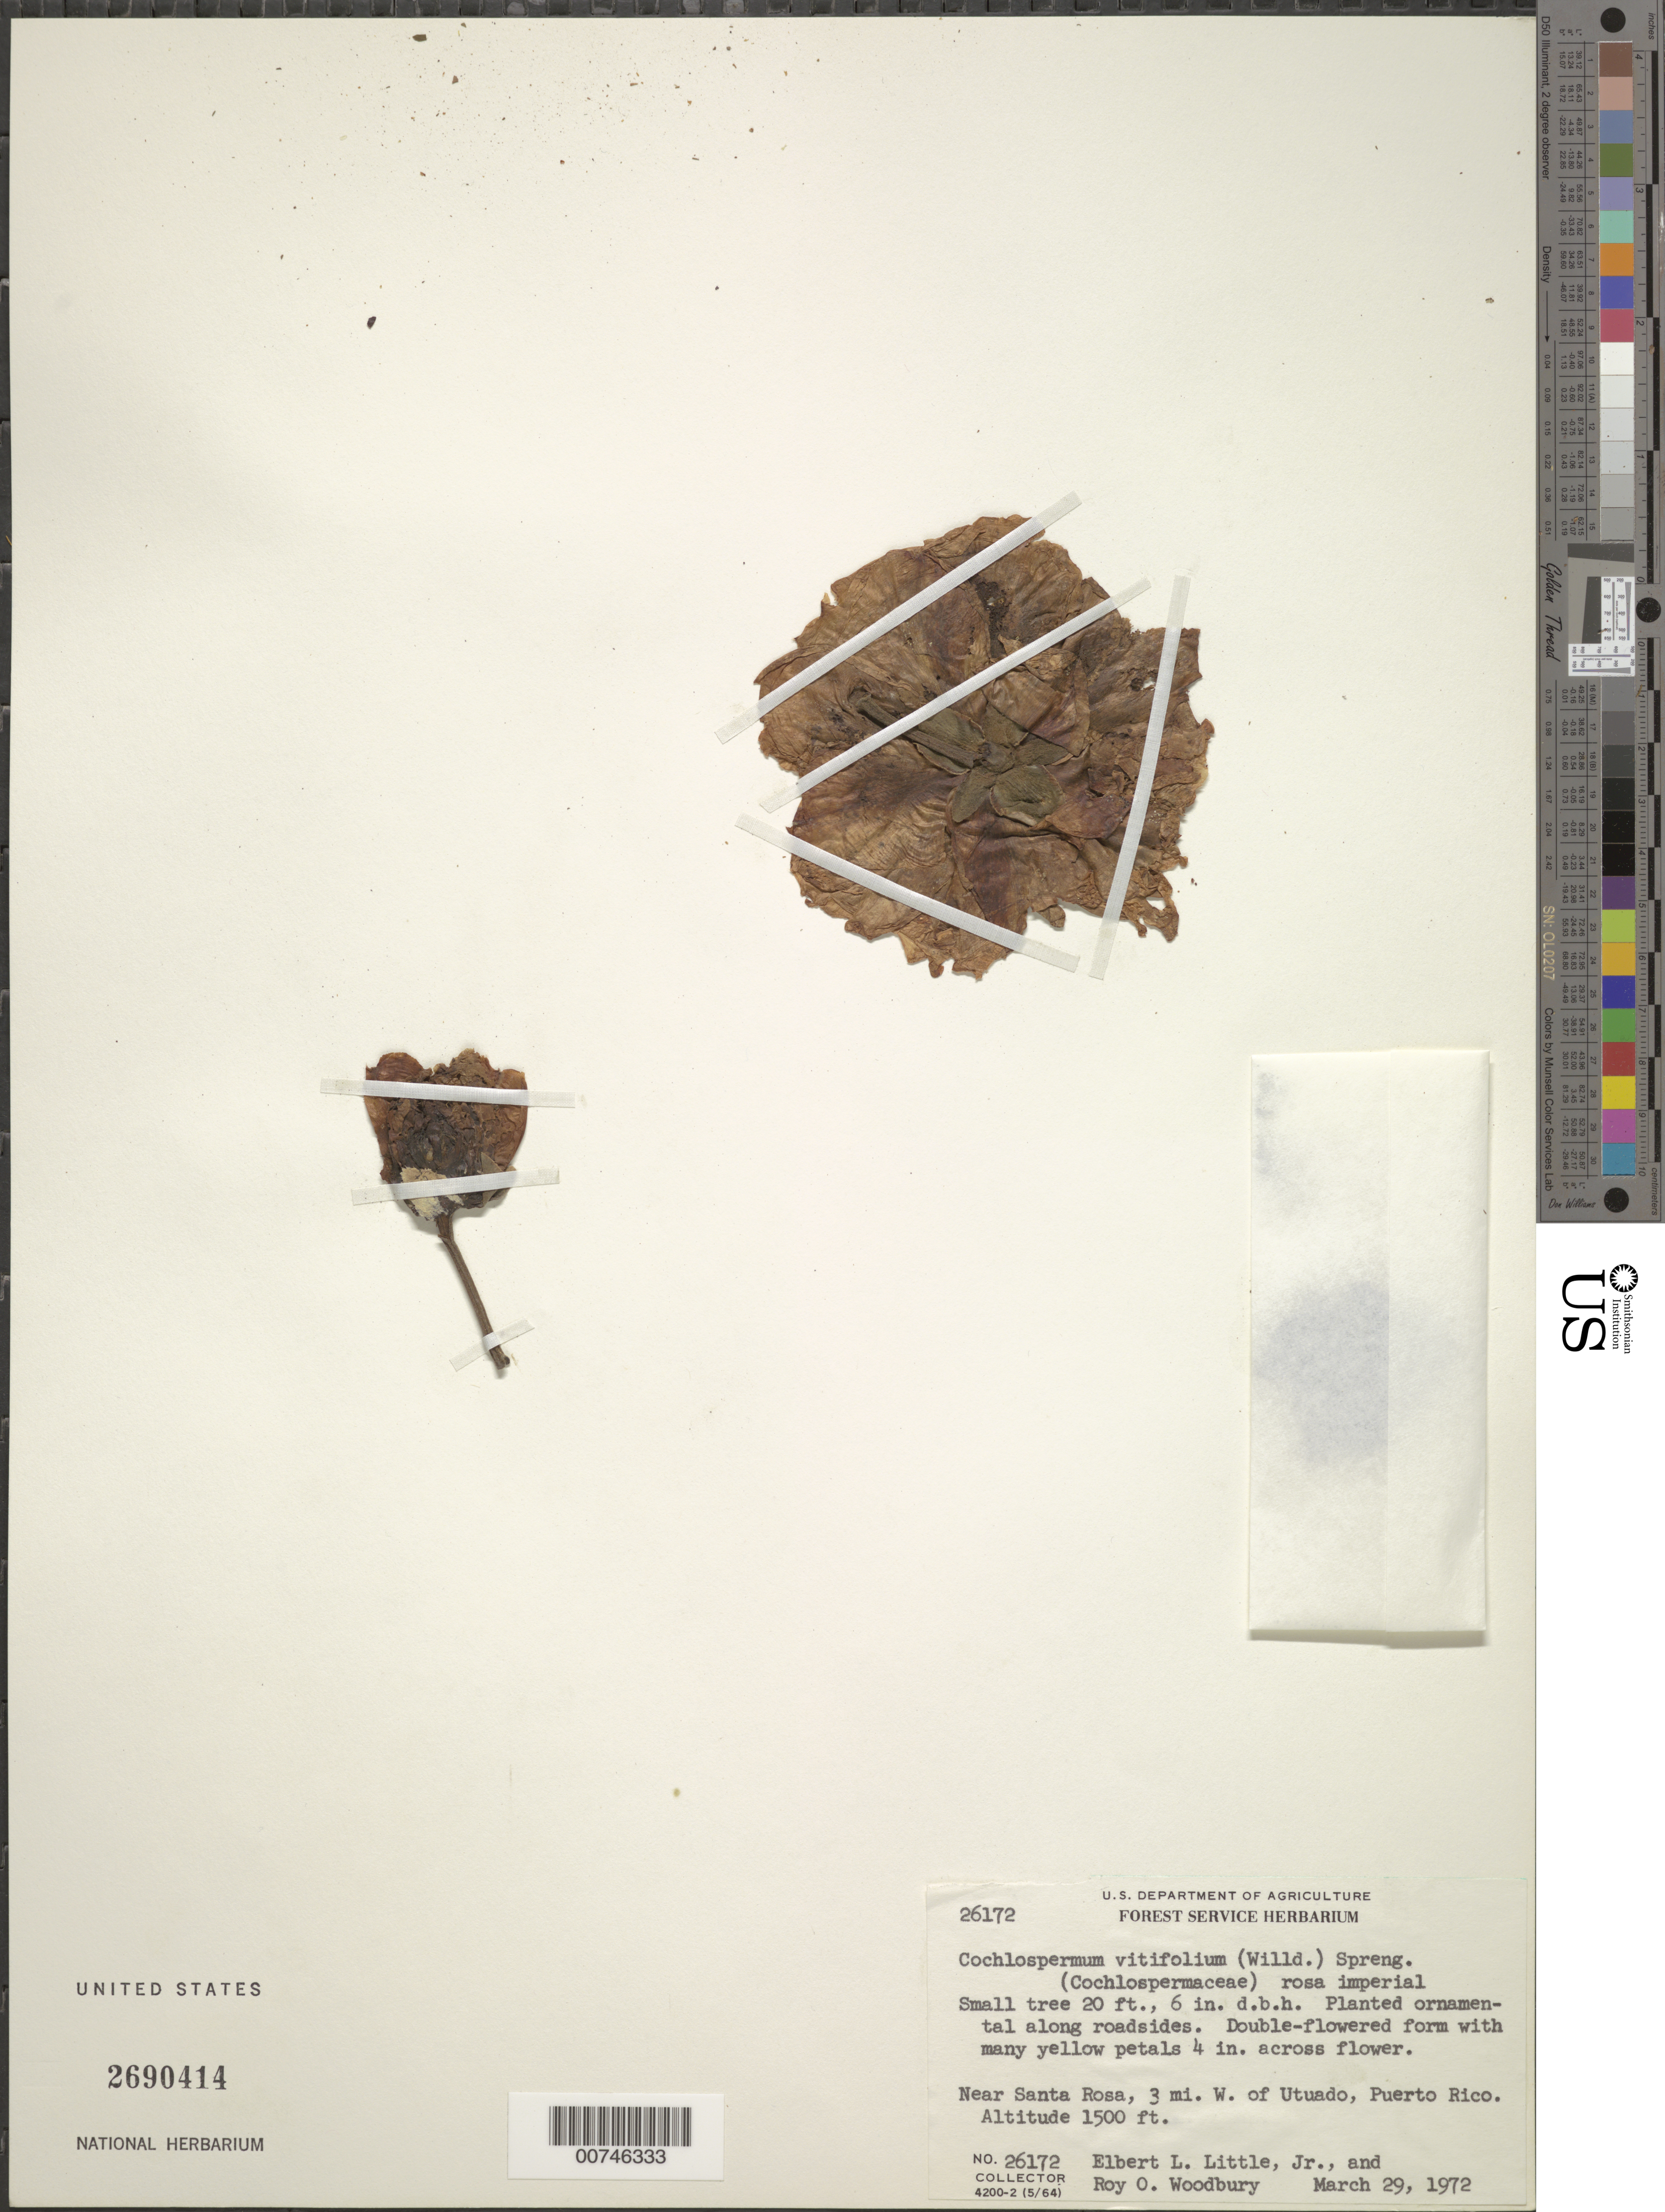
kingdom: Plantae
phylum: Tracheophyta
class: Magnoliopsida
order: Malvales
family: Cochlospermaceae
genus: Cochlospermum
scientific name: Cochlospermum vitifolium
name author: (Willd.) Spreng.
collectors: E. L. Little & R. O. Woodbury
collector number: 26172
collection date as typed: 29 Mar 1972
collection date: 1972-03-29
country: Puerto Rico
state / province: Utuado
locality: Near Santa Rosa, 3 mi. W of Ututado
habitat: Planted ornamental along roadsides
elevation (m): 457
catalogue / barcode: US 2690414